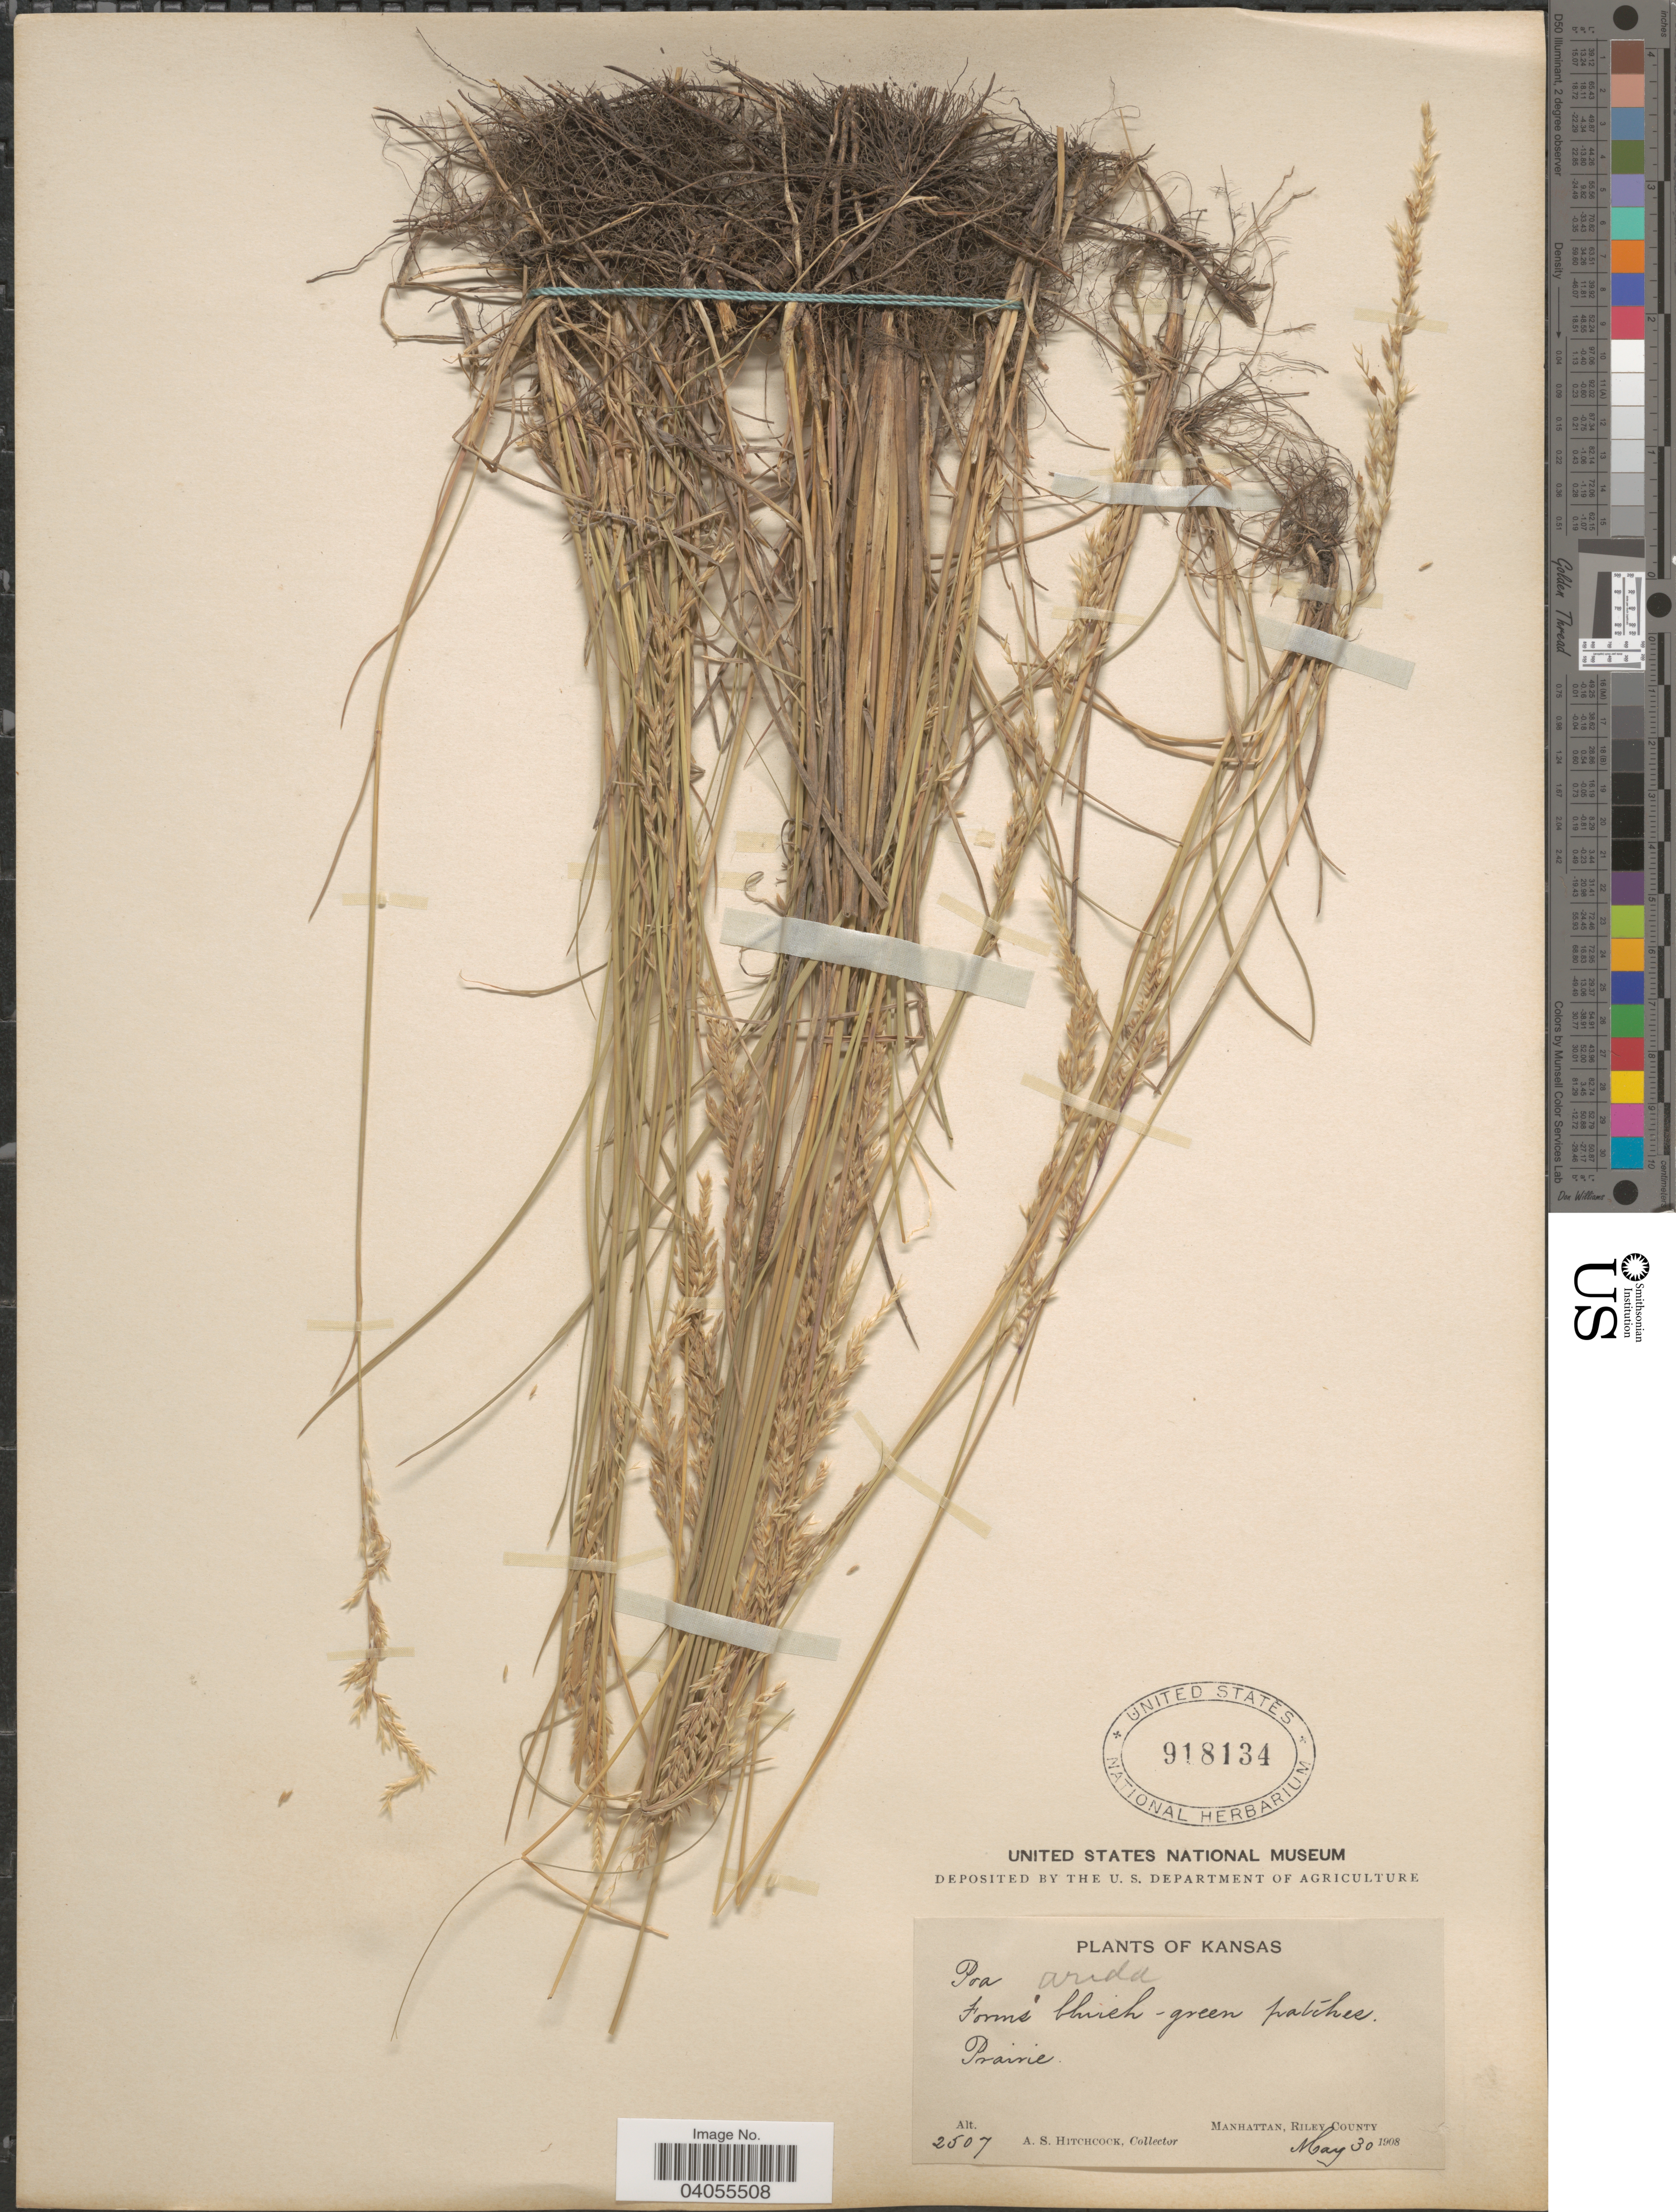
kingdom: Plantae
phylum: Tracheophyta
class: Liliopsida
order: Poales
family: Poaceae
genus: Poa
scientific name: Poa arida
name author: Vasey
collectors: A. S. Hitchcock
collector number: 2507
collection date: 1908-05-30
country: United States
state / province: Kansas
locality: Manhattan, Riley County.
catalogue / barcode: US 918134